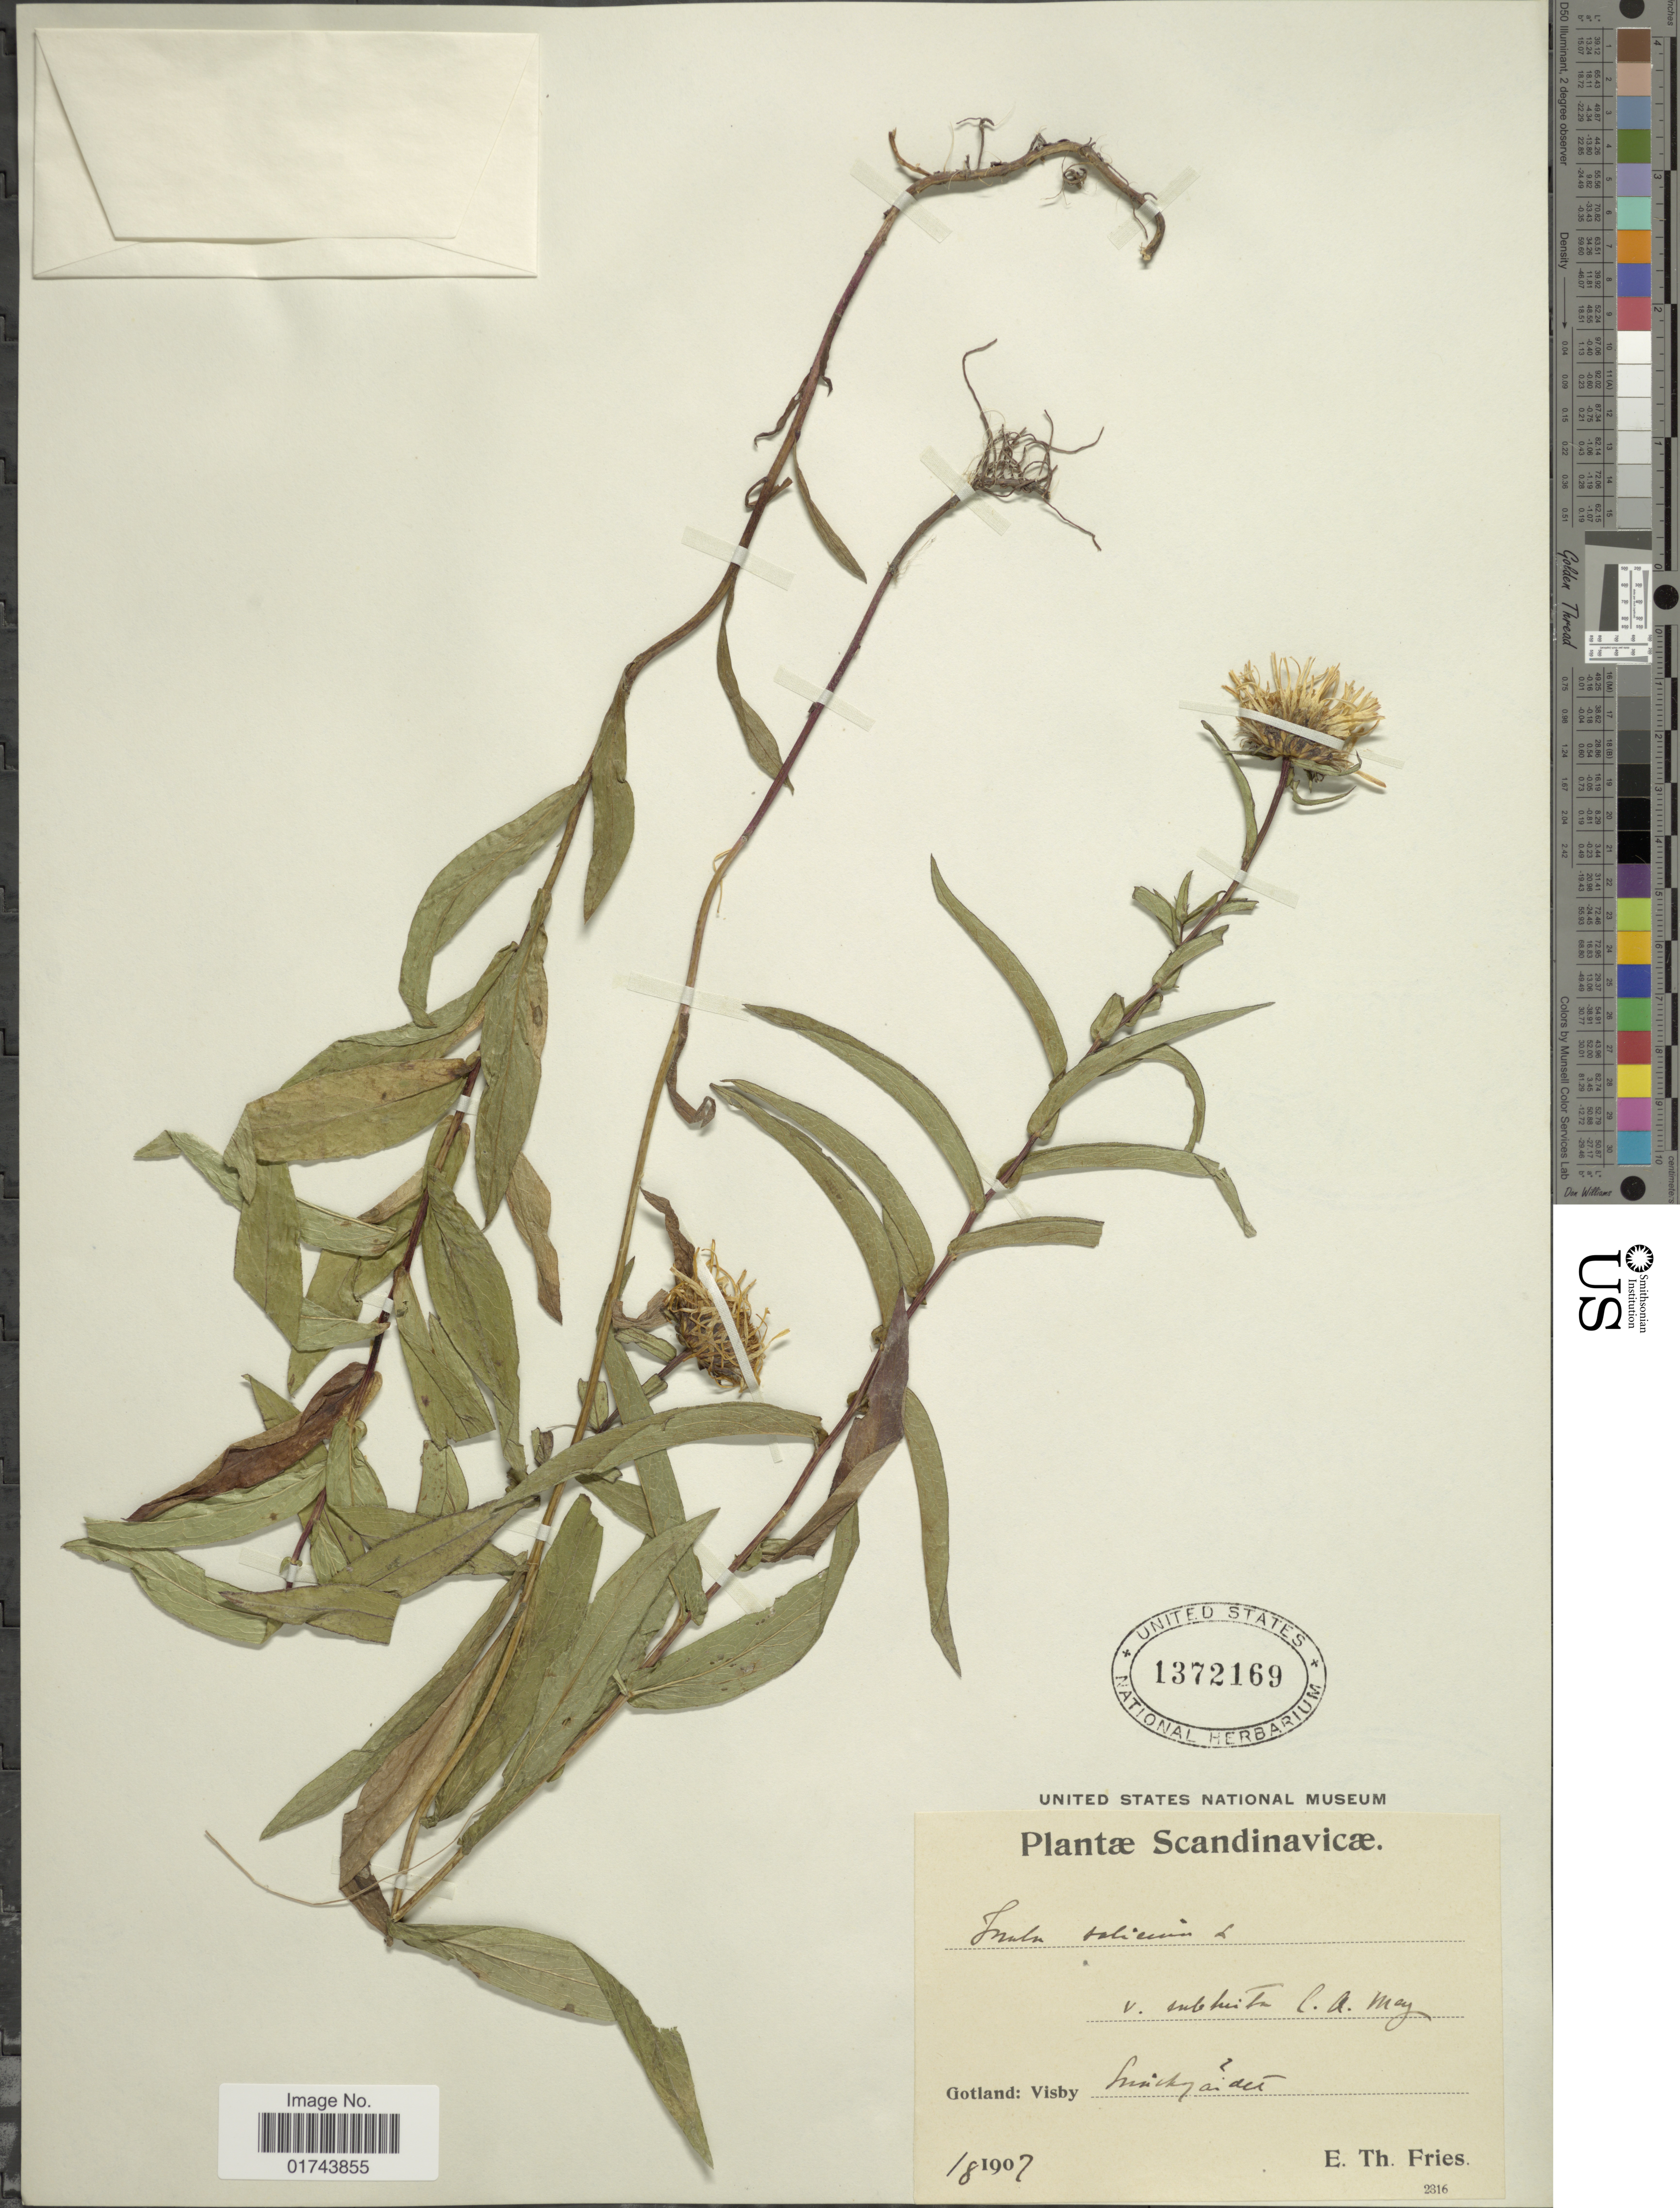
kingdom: Plantae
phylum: Tracheophyta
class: Magnoliopsida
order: Asterales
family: Asteraceae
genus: Inula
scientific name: Inula salicina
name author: L.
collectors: R. E. Fries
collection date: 1907-08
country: Sweden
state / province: Gotland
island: Gotland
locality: Scandinavicae, Gotland: Visby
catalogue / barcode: US 1372169